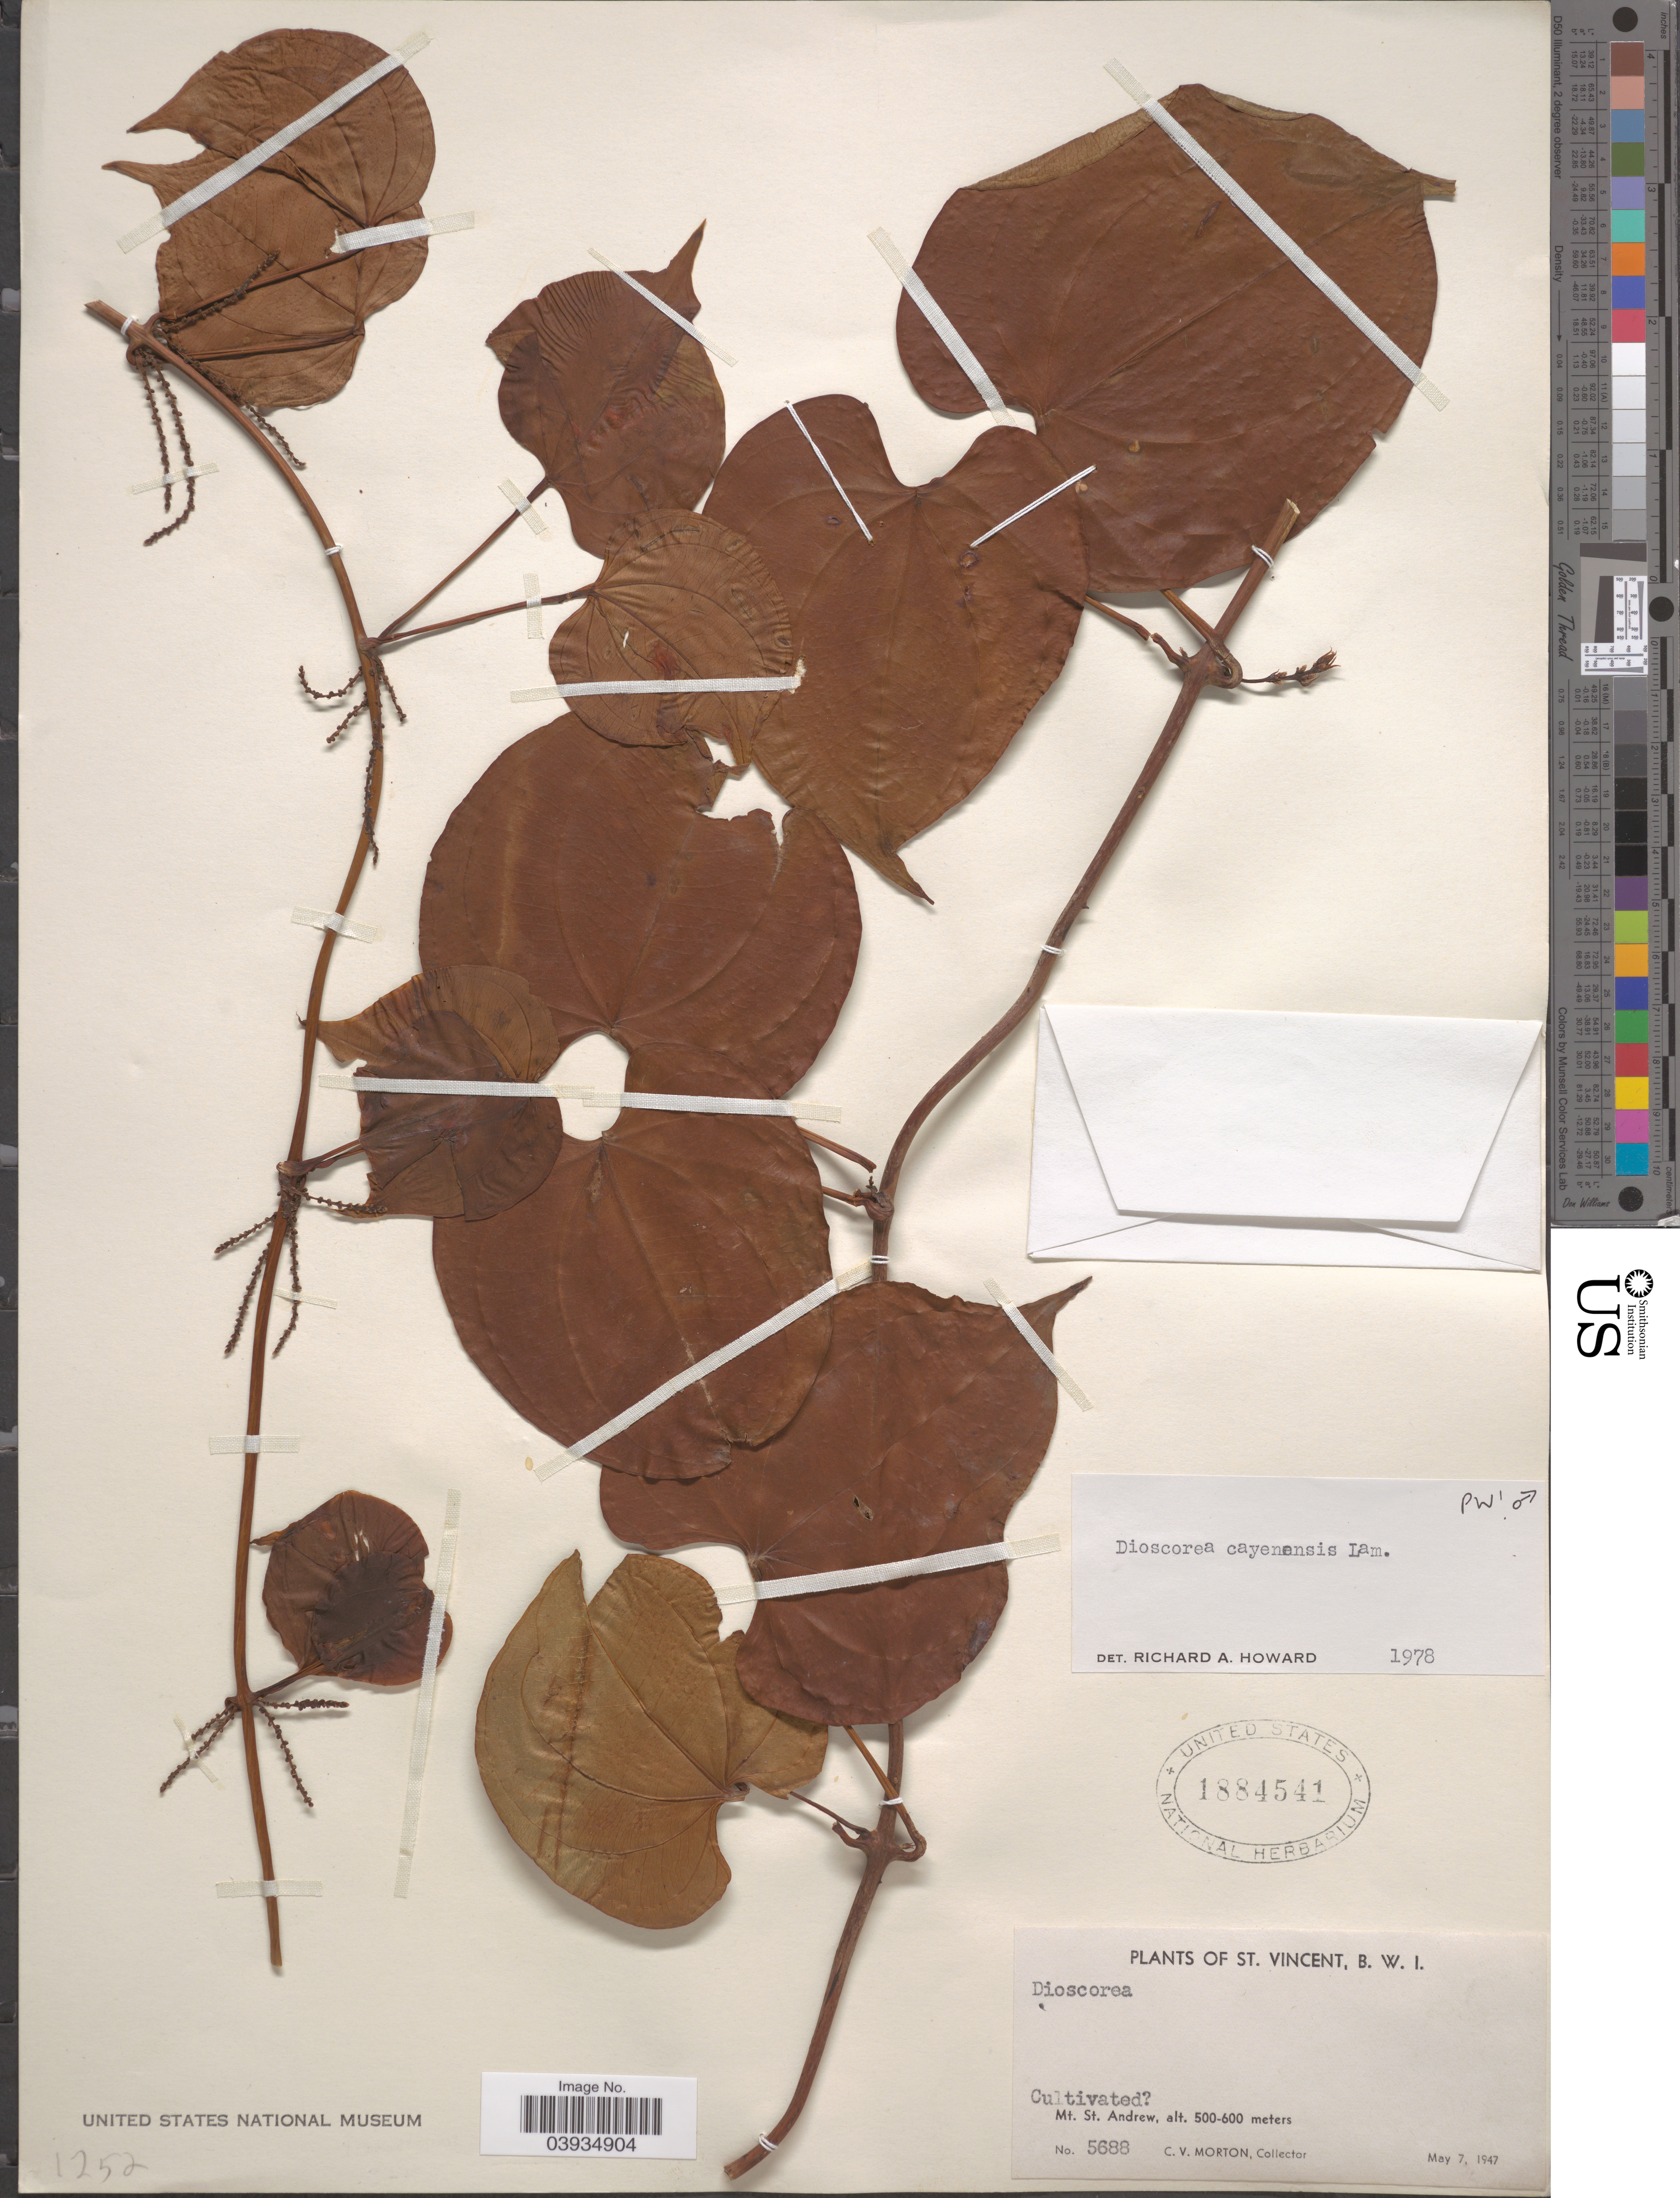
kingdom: Plantae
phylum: Tracheophyta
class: Liliopsida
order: Dioscoreales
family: Dioscoreaceae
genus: Dioscorea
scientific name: Dioscorea cayenensis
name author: Lam.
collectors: C. V. Morton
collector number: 5688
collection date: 1947-05-07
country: St. Vincent - Grenadines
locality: St. Vincent, B.W.I. Mt. St. Andrew.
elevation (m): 500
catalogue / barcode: US 1884541